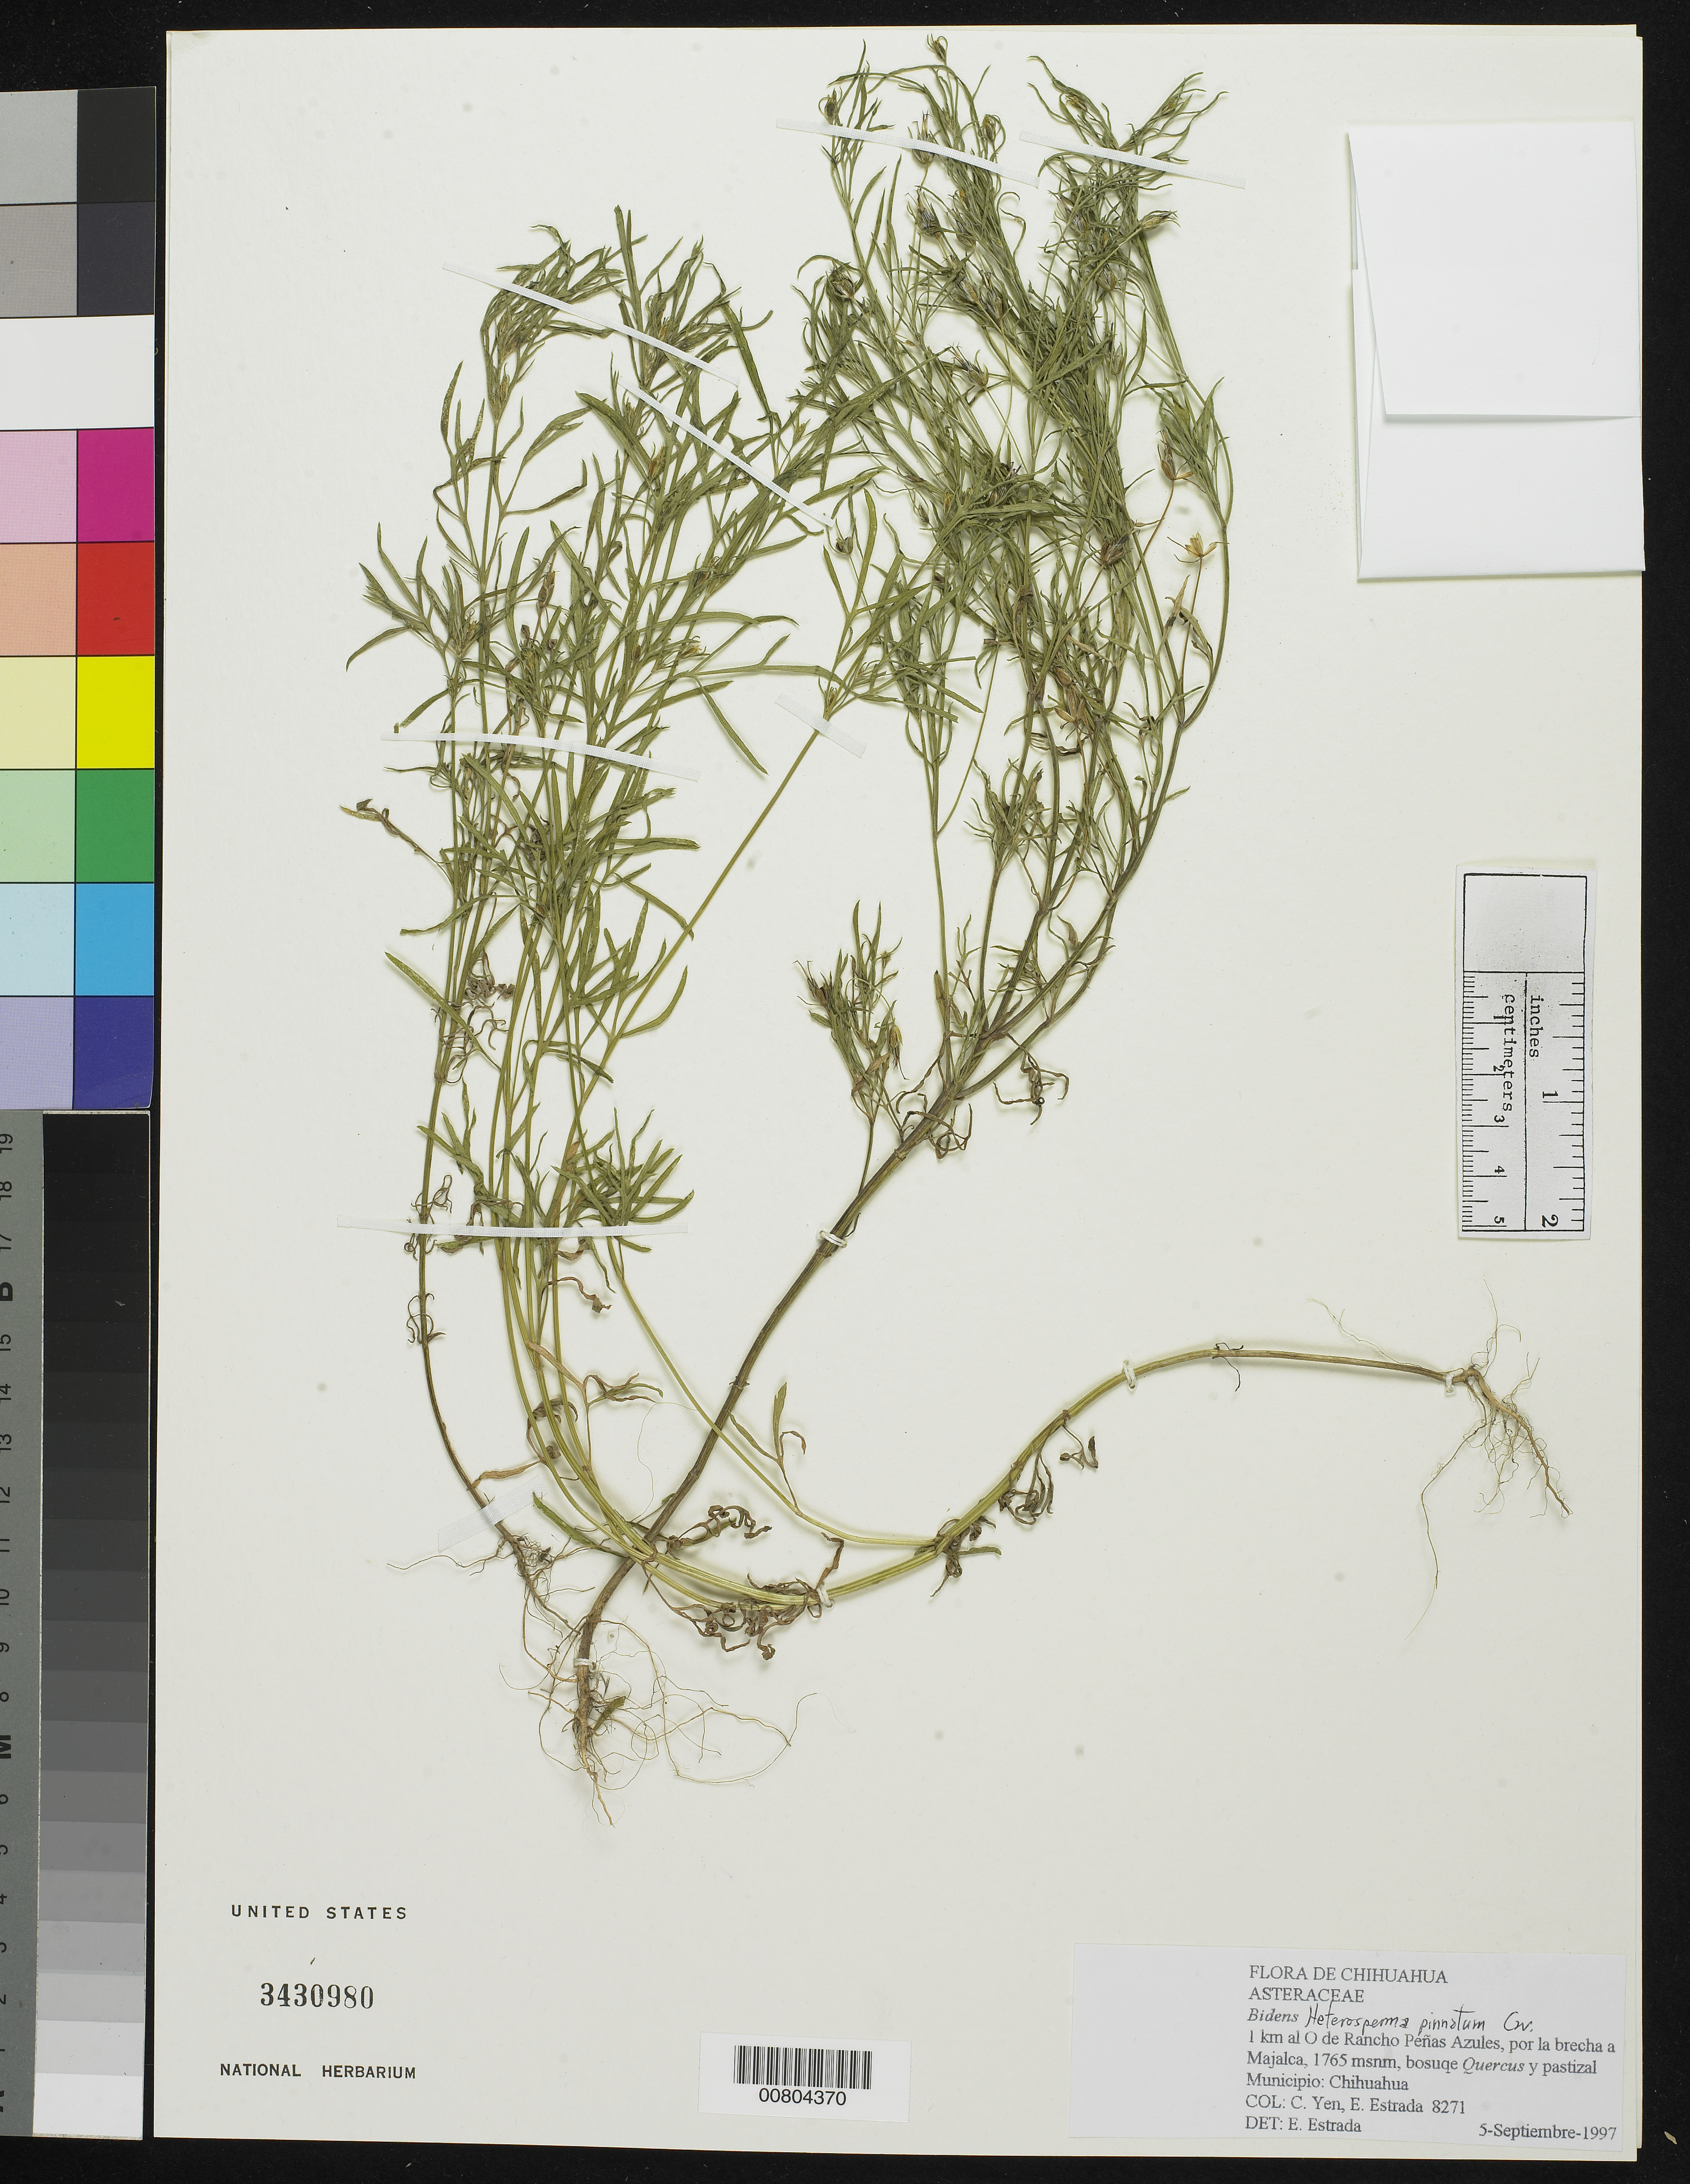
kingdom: Plantae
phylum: Tracheophyta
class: Magnoliopsida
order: Asterales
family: Asteraceae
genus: Heterosperma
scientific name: Heterosperma pinnatum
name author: Cav.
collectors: Y. C. Yang & E. Estrada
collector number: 8271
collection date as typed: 05 Sep 1997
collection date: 1997-09-05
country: Mexico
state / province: Chihuahua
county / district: Chihuahua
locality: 1 km al O de Rancho Peñas Azules, por la brecha a Majalca.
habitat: Bosque Quercus y pastizal.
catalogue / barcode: US 3430980